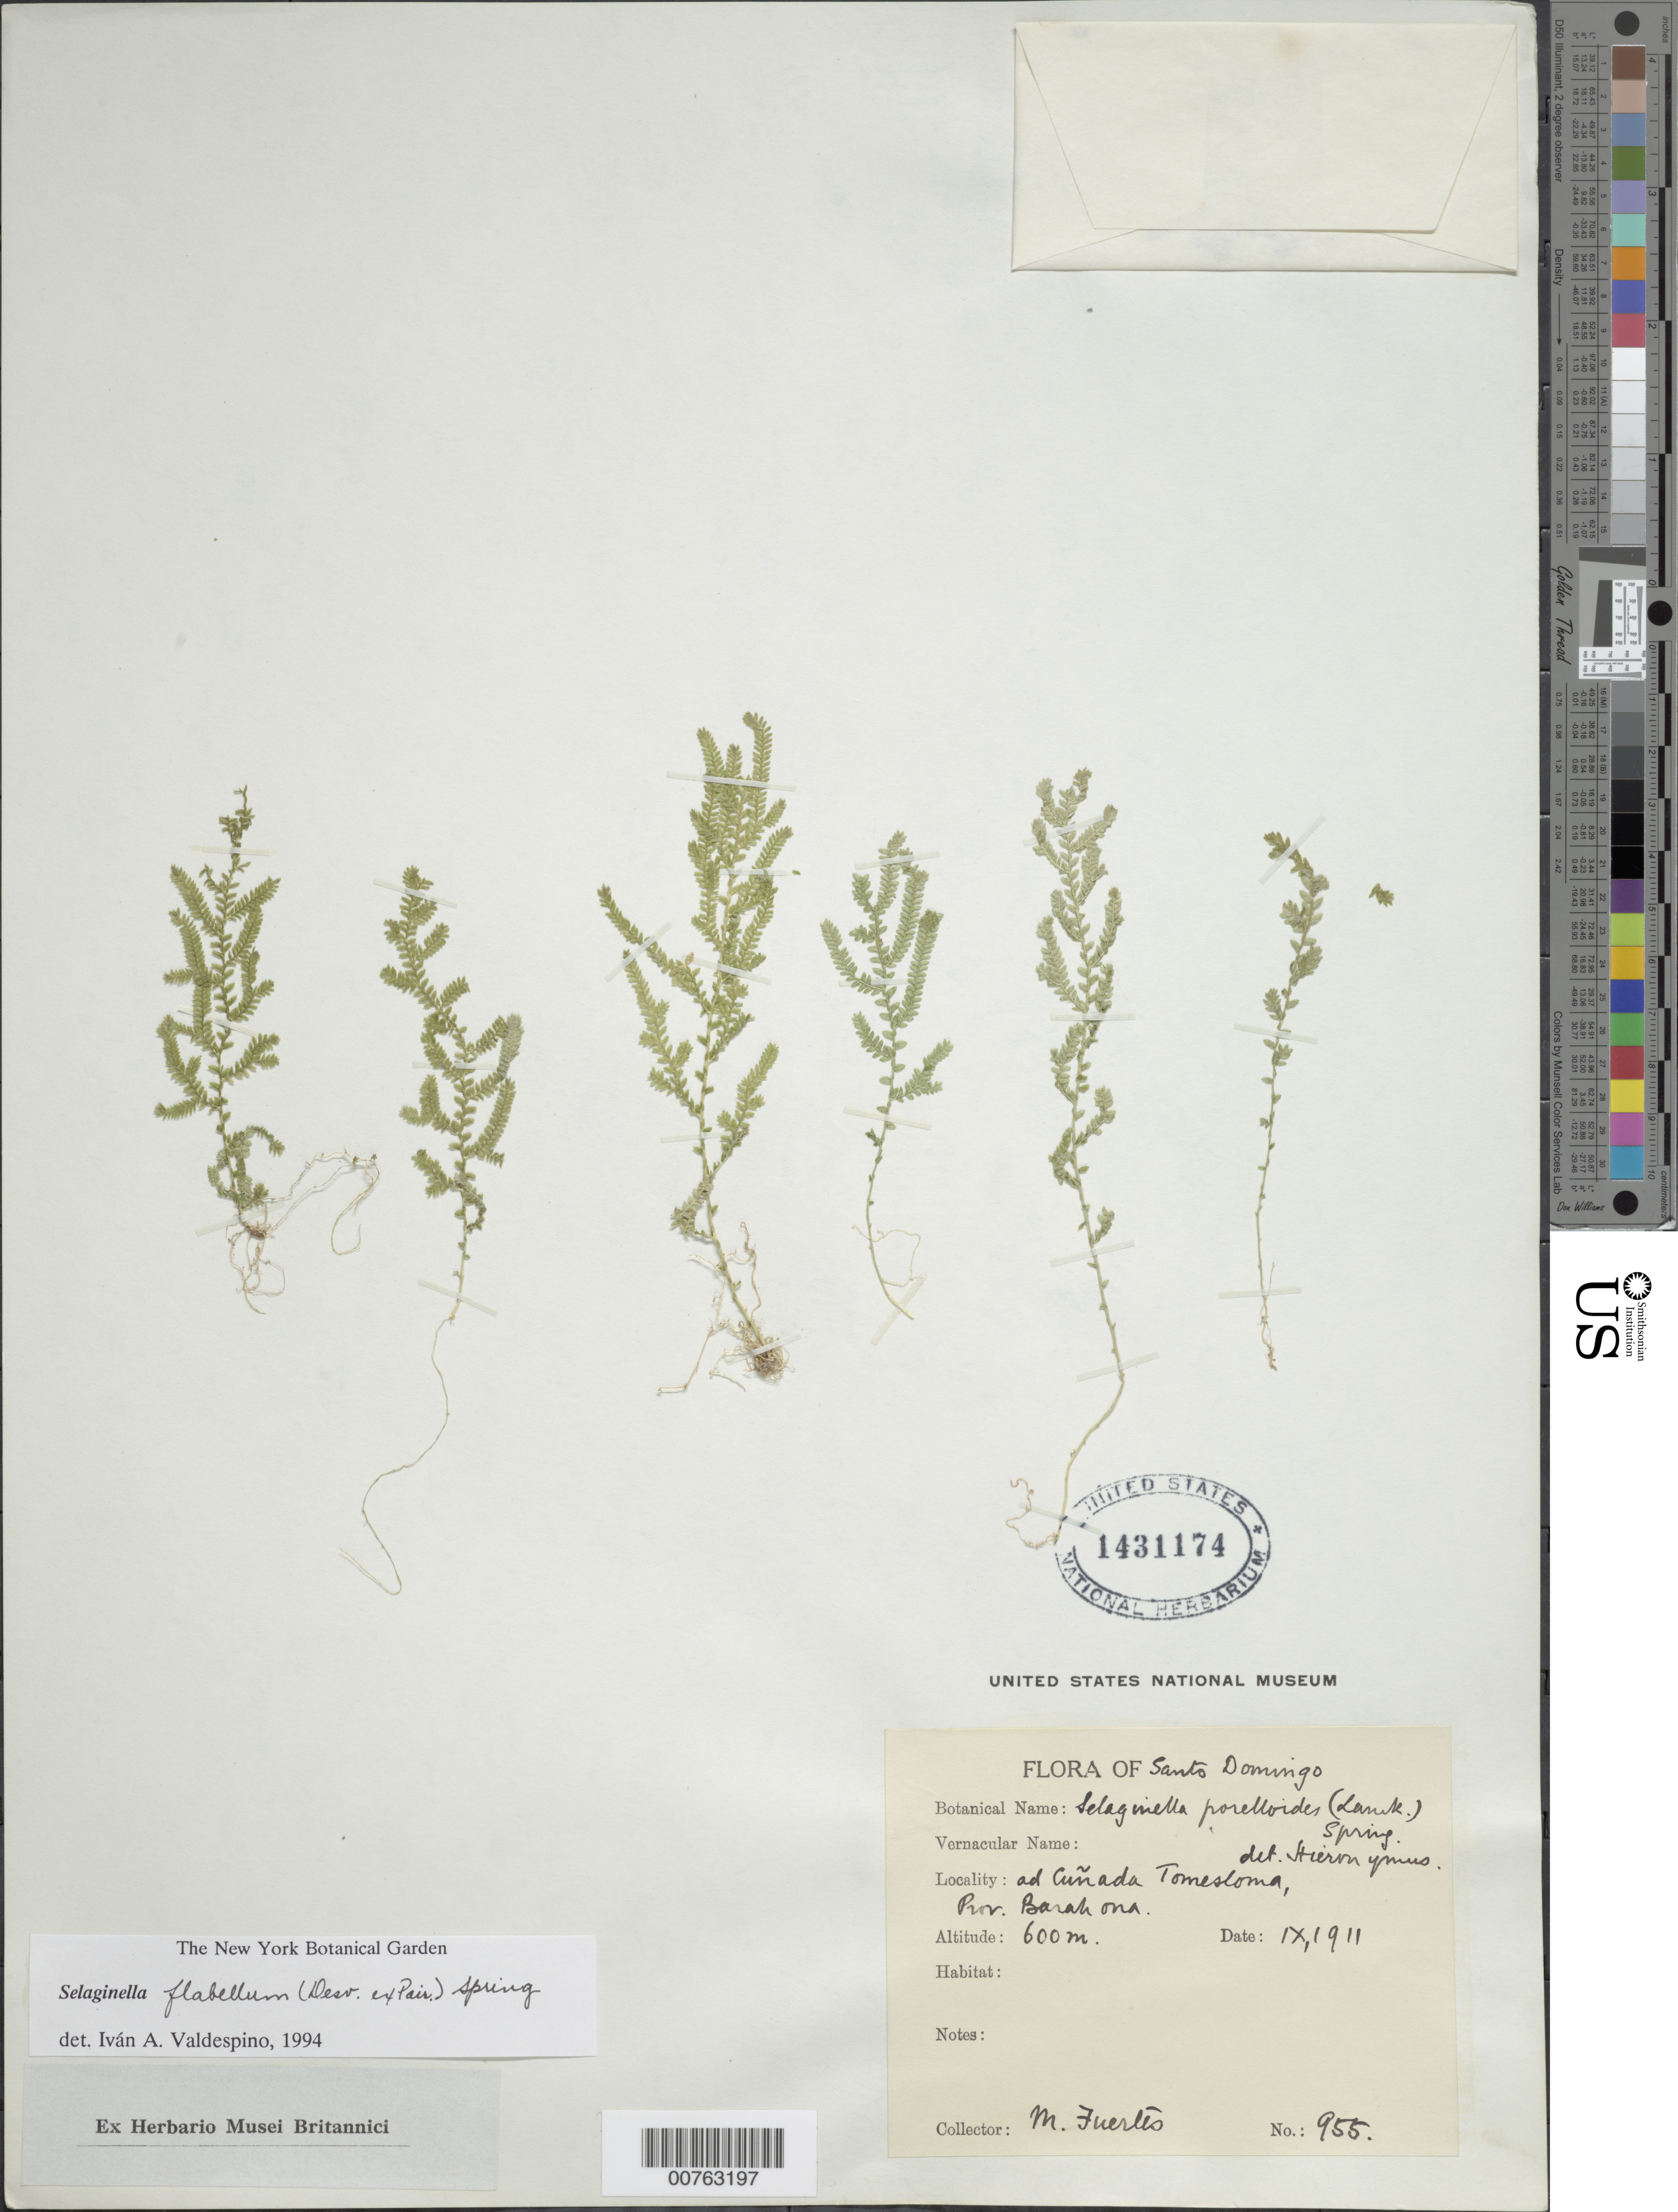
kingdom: Plantae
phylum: Tracheophyta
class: Lycopodiopsida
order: Selaginellales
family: Selaginellaceae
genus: Selaginella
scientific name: Selaginella flabellum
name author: (Desv.) Spring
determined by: Valdespino, I. A., (PMA), Universidad de Panama (PANAMA)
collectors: M. D. Fuertes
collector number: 955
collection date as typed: Sep 1911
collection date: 1911-09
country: Dominican Republic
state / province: Barahona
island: Hispaniola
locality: Ad Cañada Tomesloma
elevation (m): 600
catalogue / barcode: US 1431174